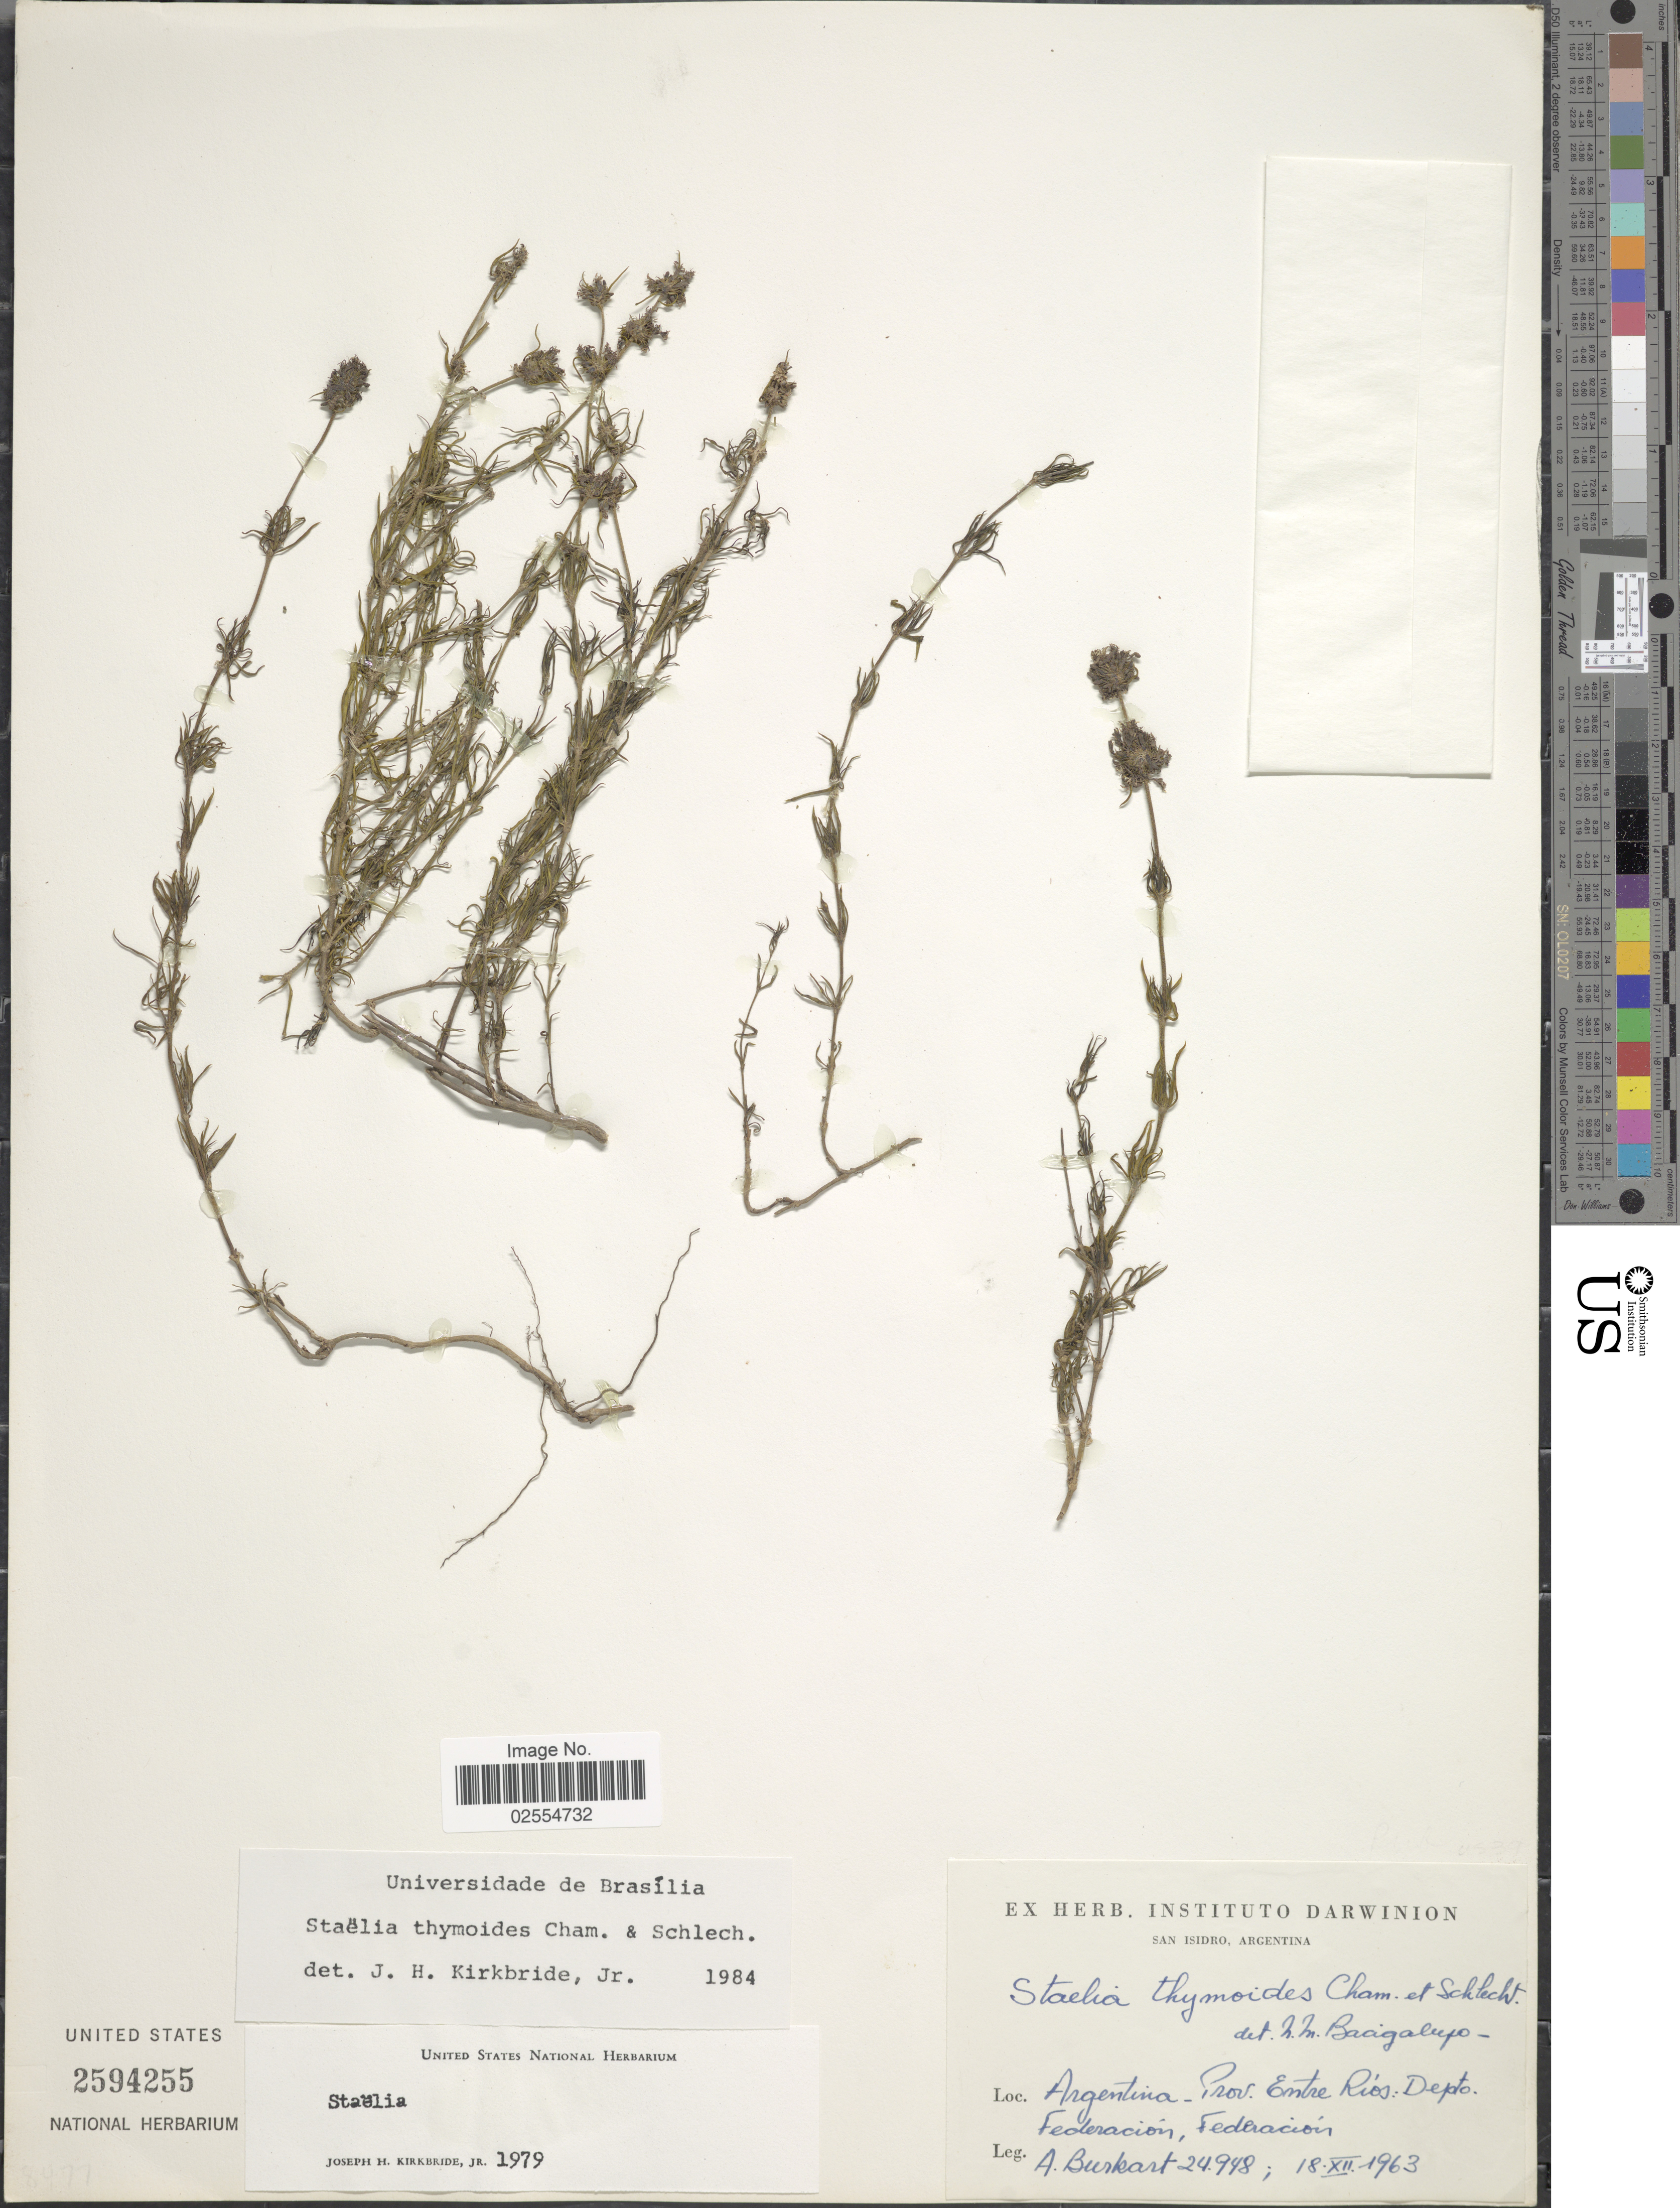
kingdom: Plantae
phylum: Tracheophyta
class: Magnoliopsida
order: Gentianales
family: Rubiaceae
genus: Staelia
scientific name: Staelia thymoides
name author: Cham. & Schltdl.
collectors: A. E. Burkart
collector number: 24948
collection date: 1963-12-18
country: Argentina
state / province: Entre Rios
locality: Depto. Federacion, Federacion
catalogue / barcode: US 2594255